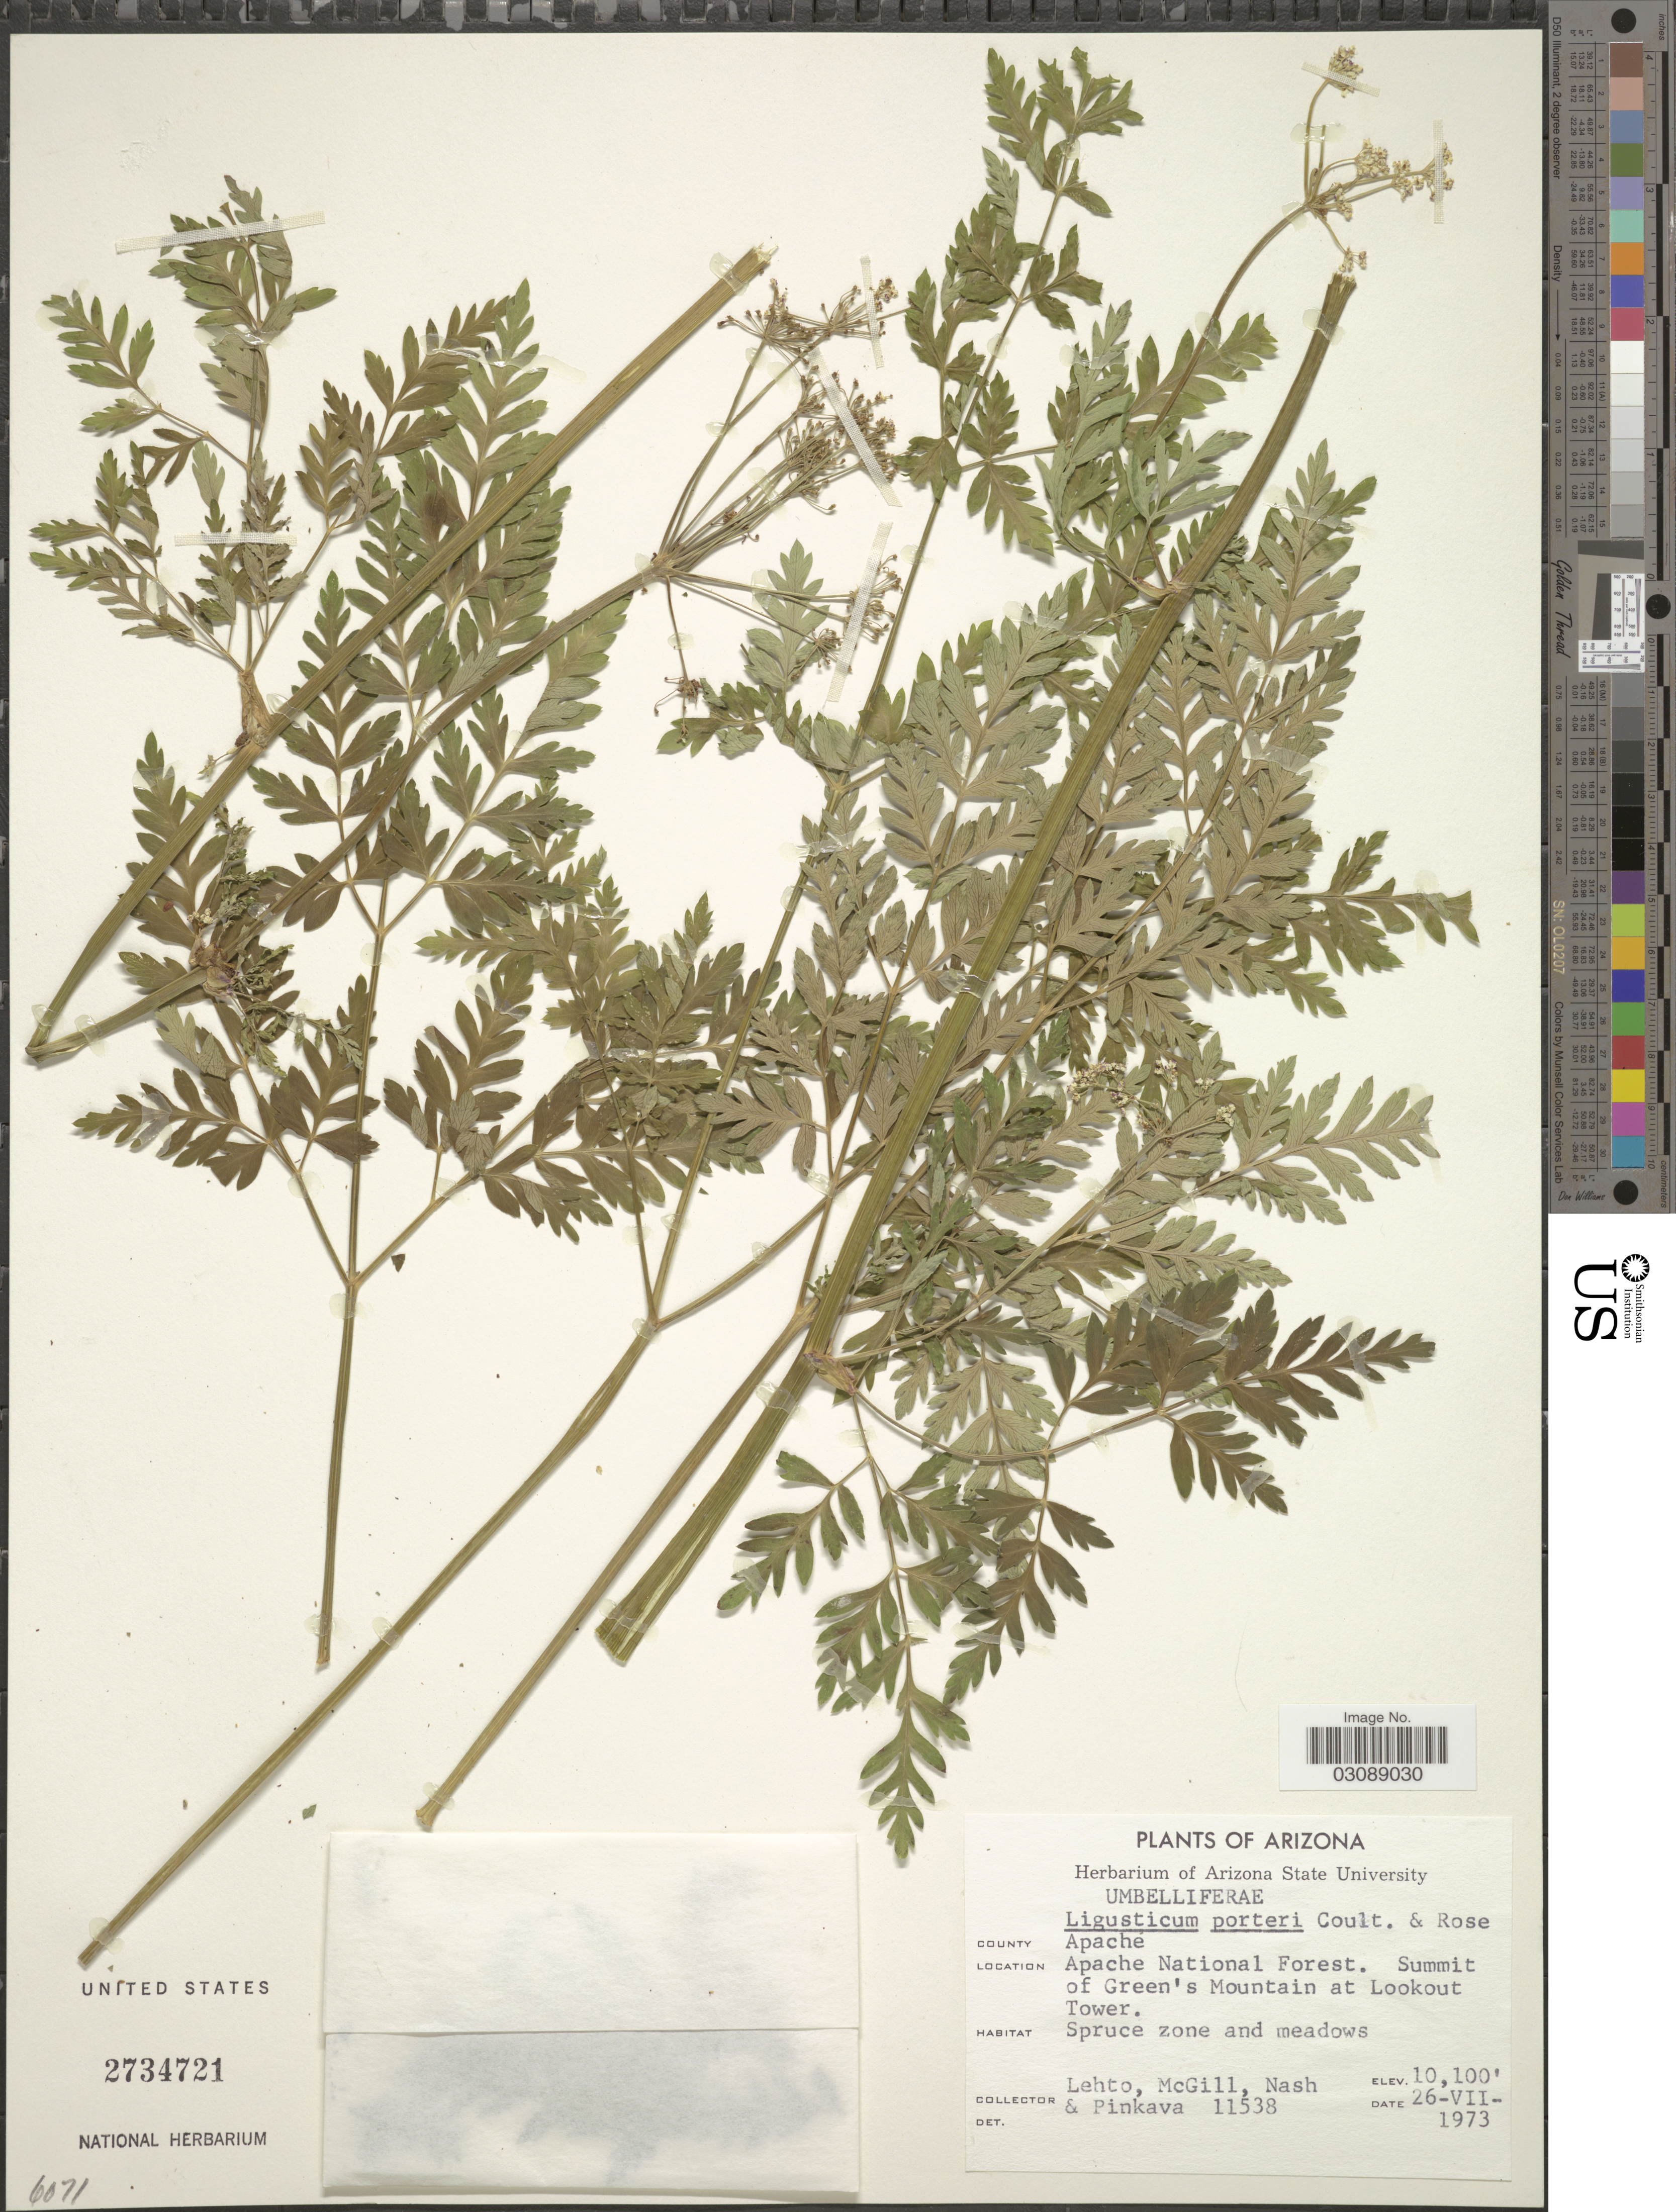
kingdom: Plantae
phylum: Tracheophyta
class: Magnoliopsida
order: Apiales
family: Apiaceae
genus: Ligusticum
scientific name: Ligusticum porteri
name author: J.M. Coult. & Rose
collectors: -. Lehto, -. McGill, -- Nash & -. Pinkava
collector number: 11538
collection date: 1973-07-26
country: United States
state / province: Arizona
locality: County Apache. Apache National Forest. Summit of Green's Mountain at Lookout Tower. Spruce zone and meadows.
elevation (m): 3078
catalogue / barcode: US 2734721